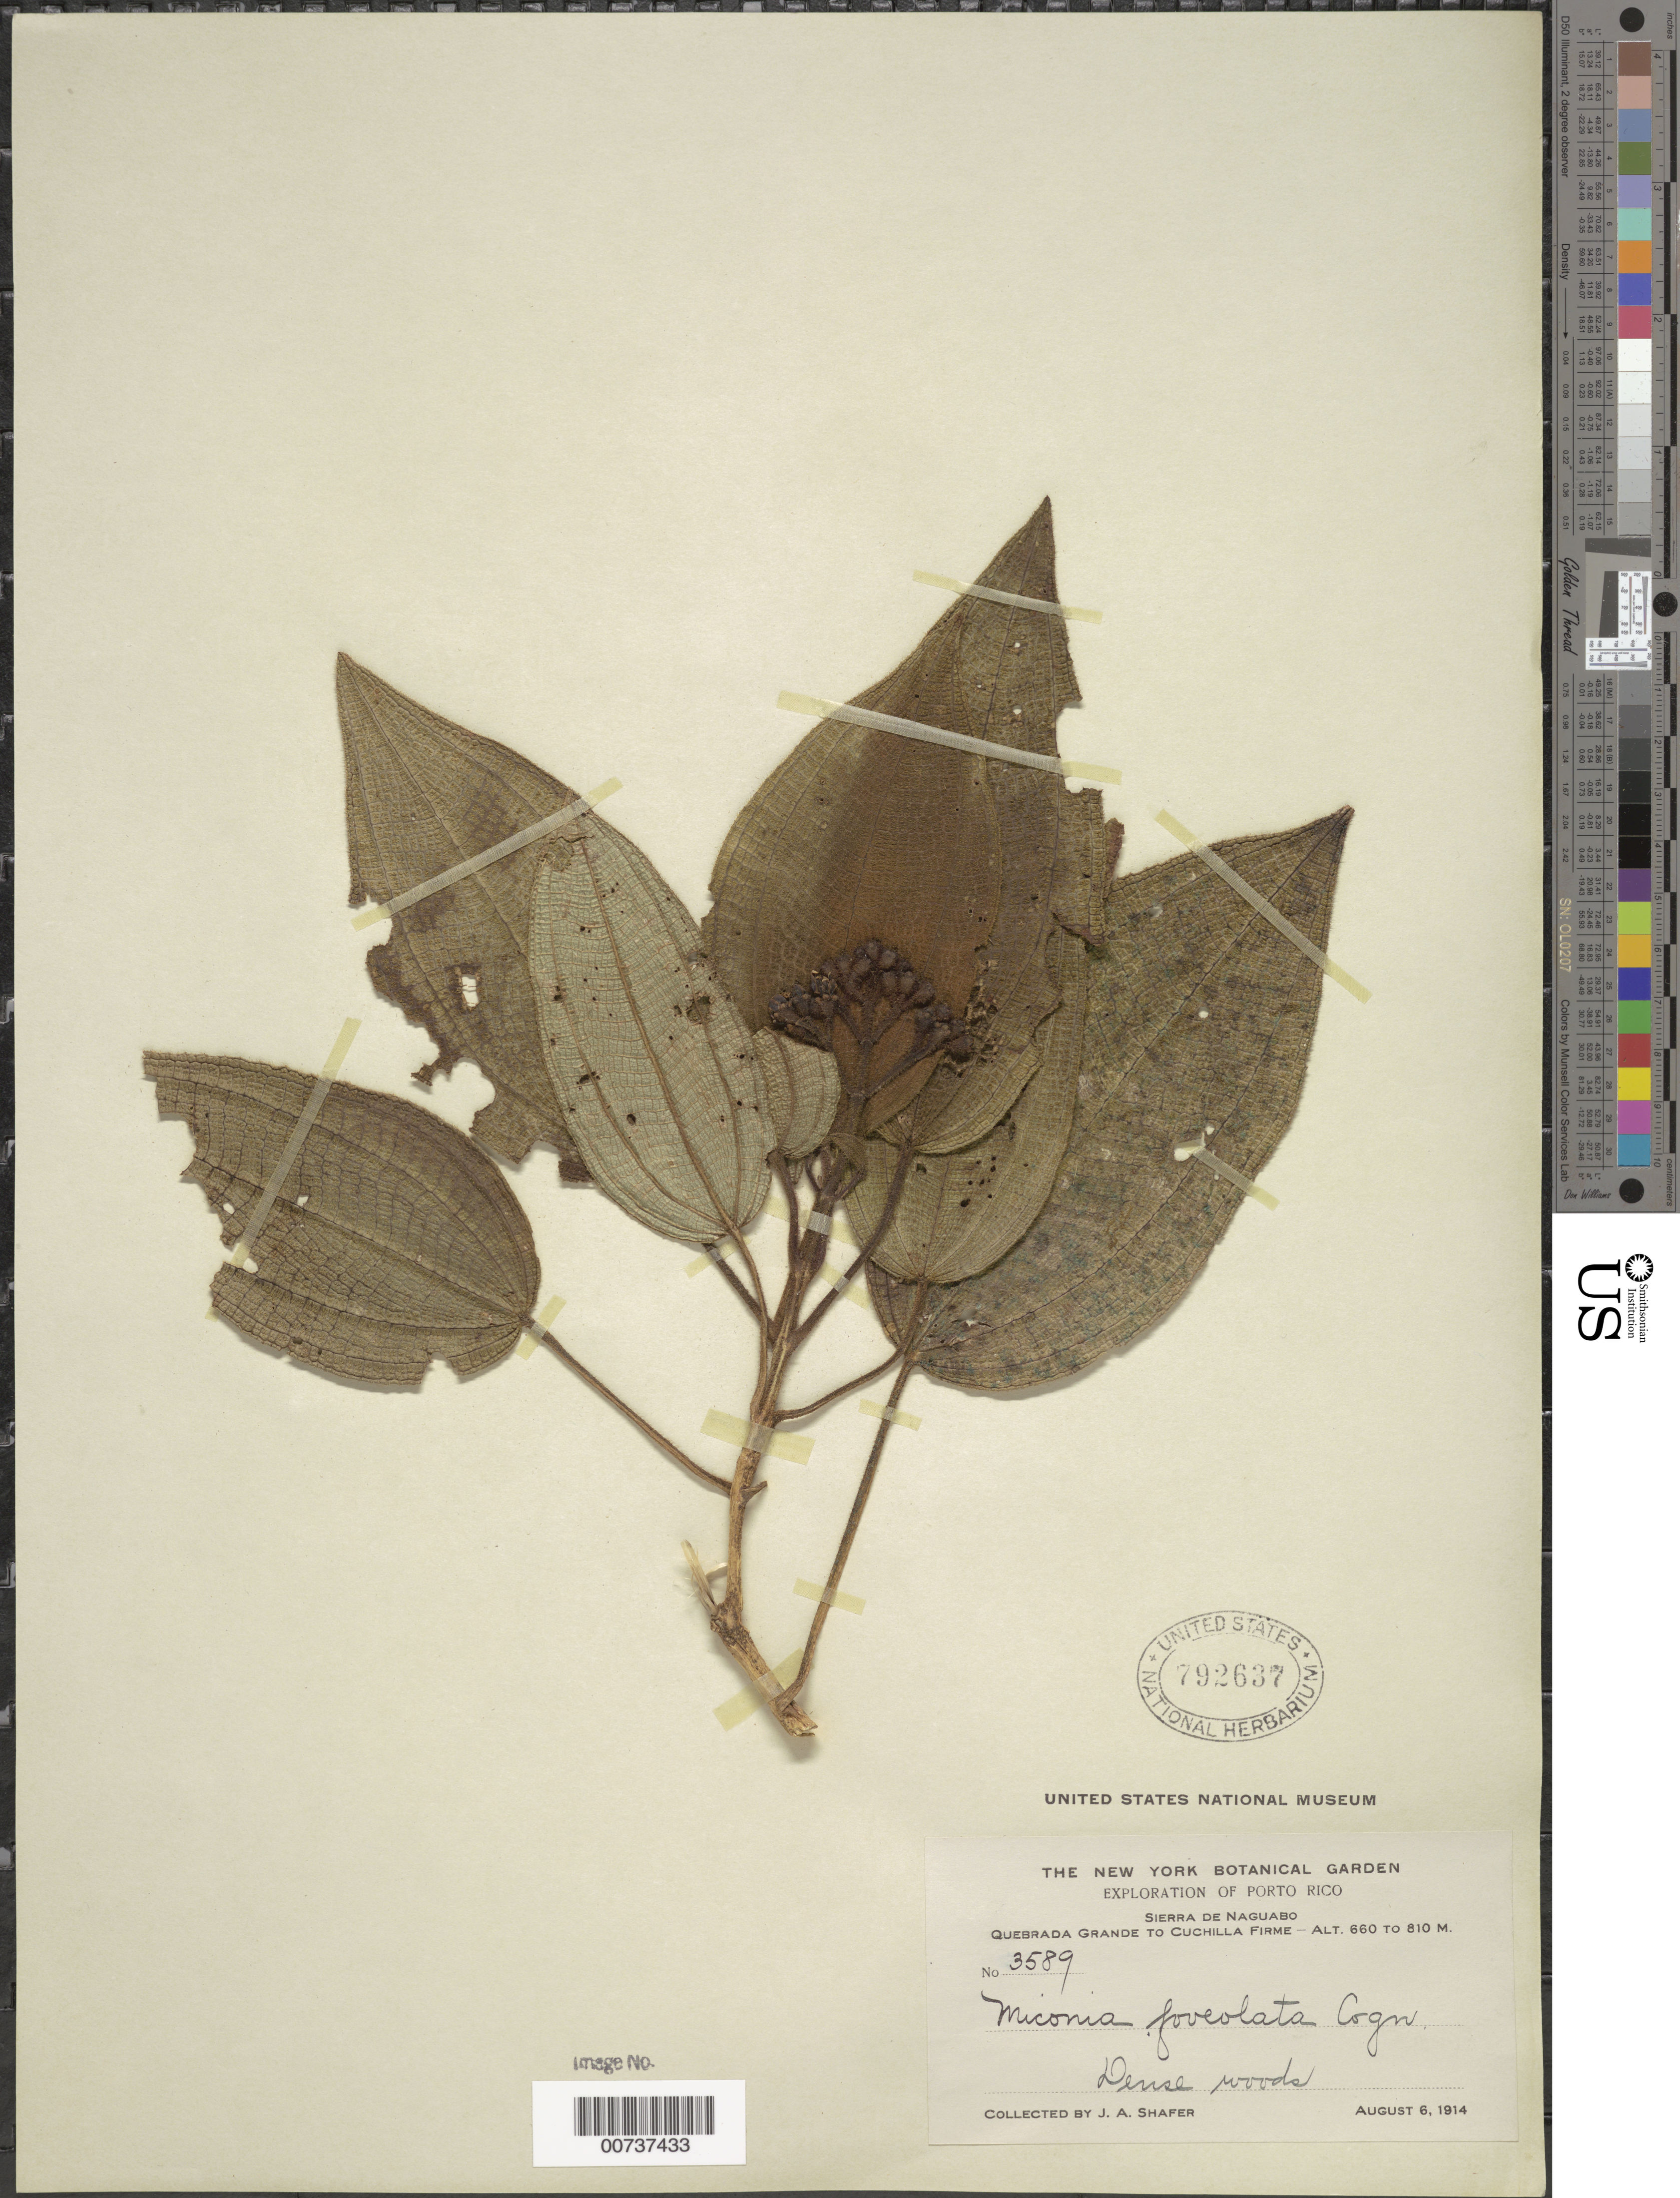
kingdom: Plantae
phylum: Tracheophyta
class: Magnoliopsida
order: Myrtales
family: Melastomataceae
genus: Miconia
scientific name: Miconia foveolata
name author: Cogn.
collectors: J. A. Shafer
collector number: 3589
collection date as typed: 06 Aug 1914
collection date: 1914-08-06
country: Puerto Rico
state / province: Naguabo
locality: Sierra de Naguabo, Quebrada Grande to Cuchilla Firme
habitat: Dense woods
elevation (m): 660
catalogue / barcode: US 792637